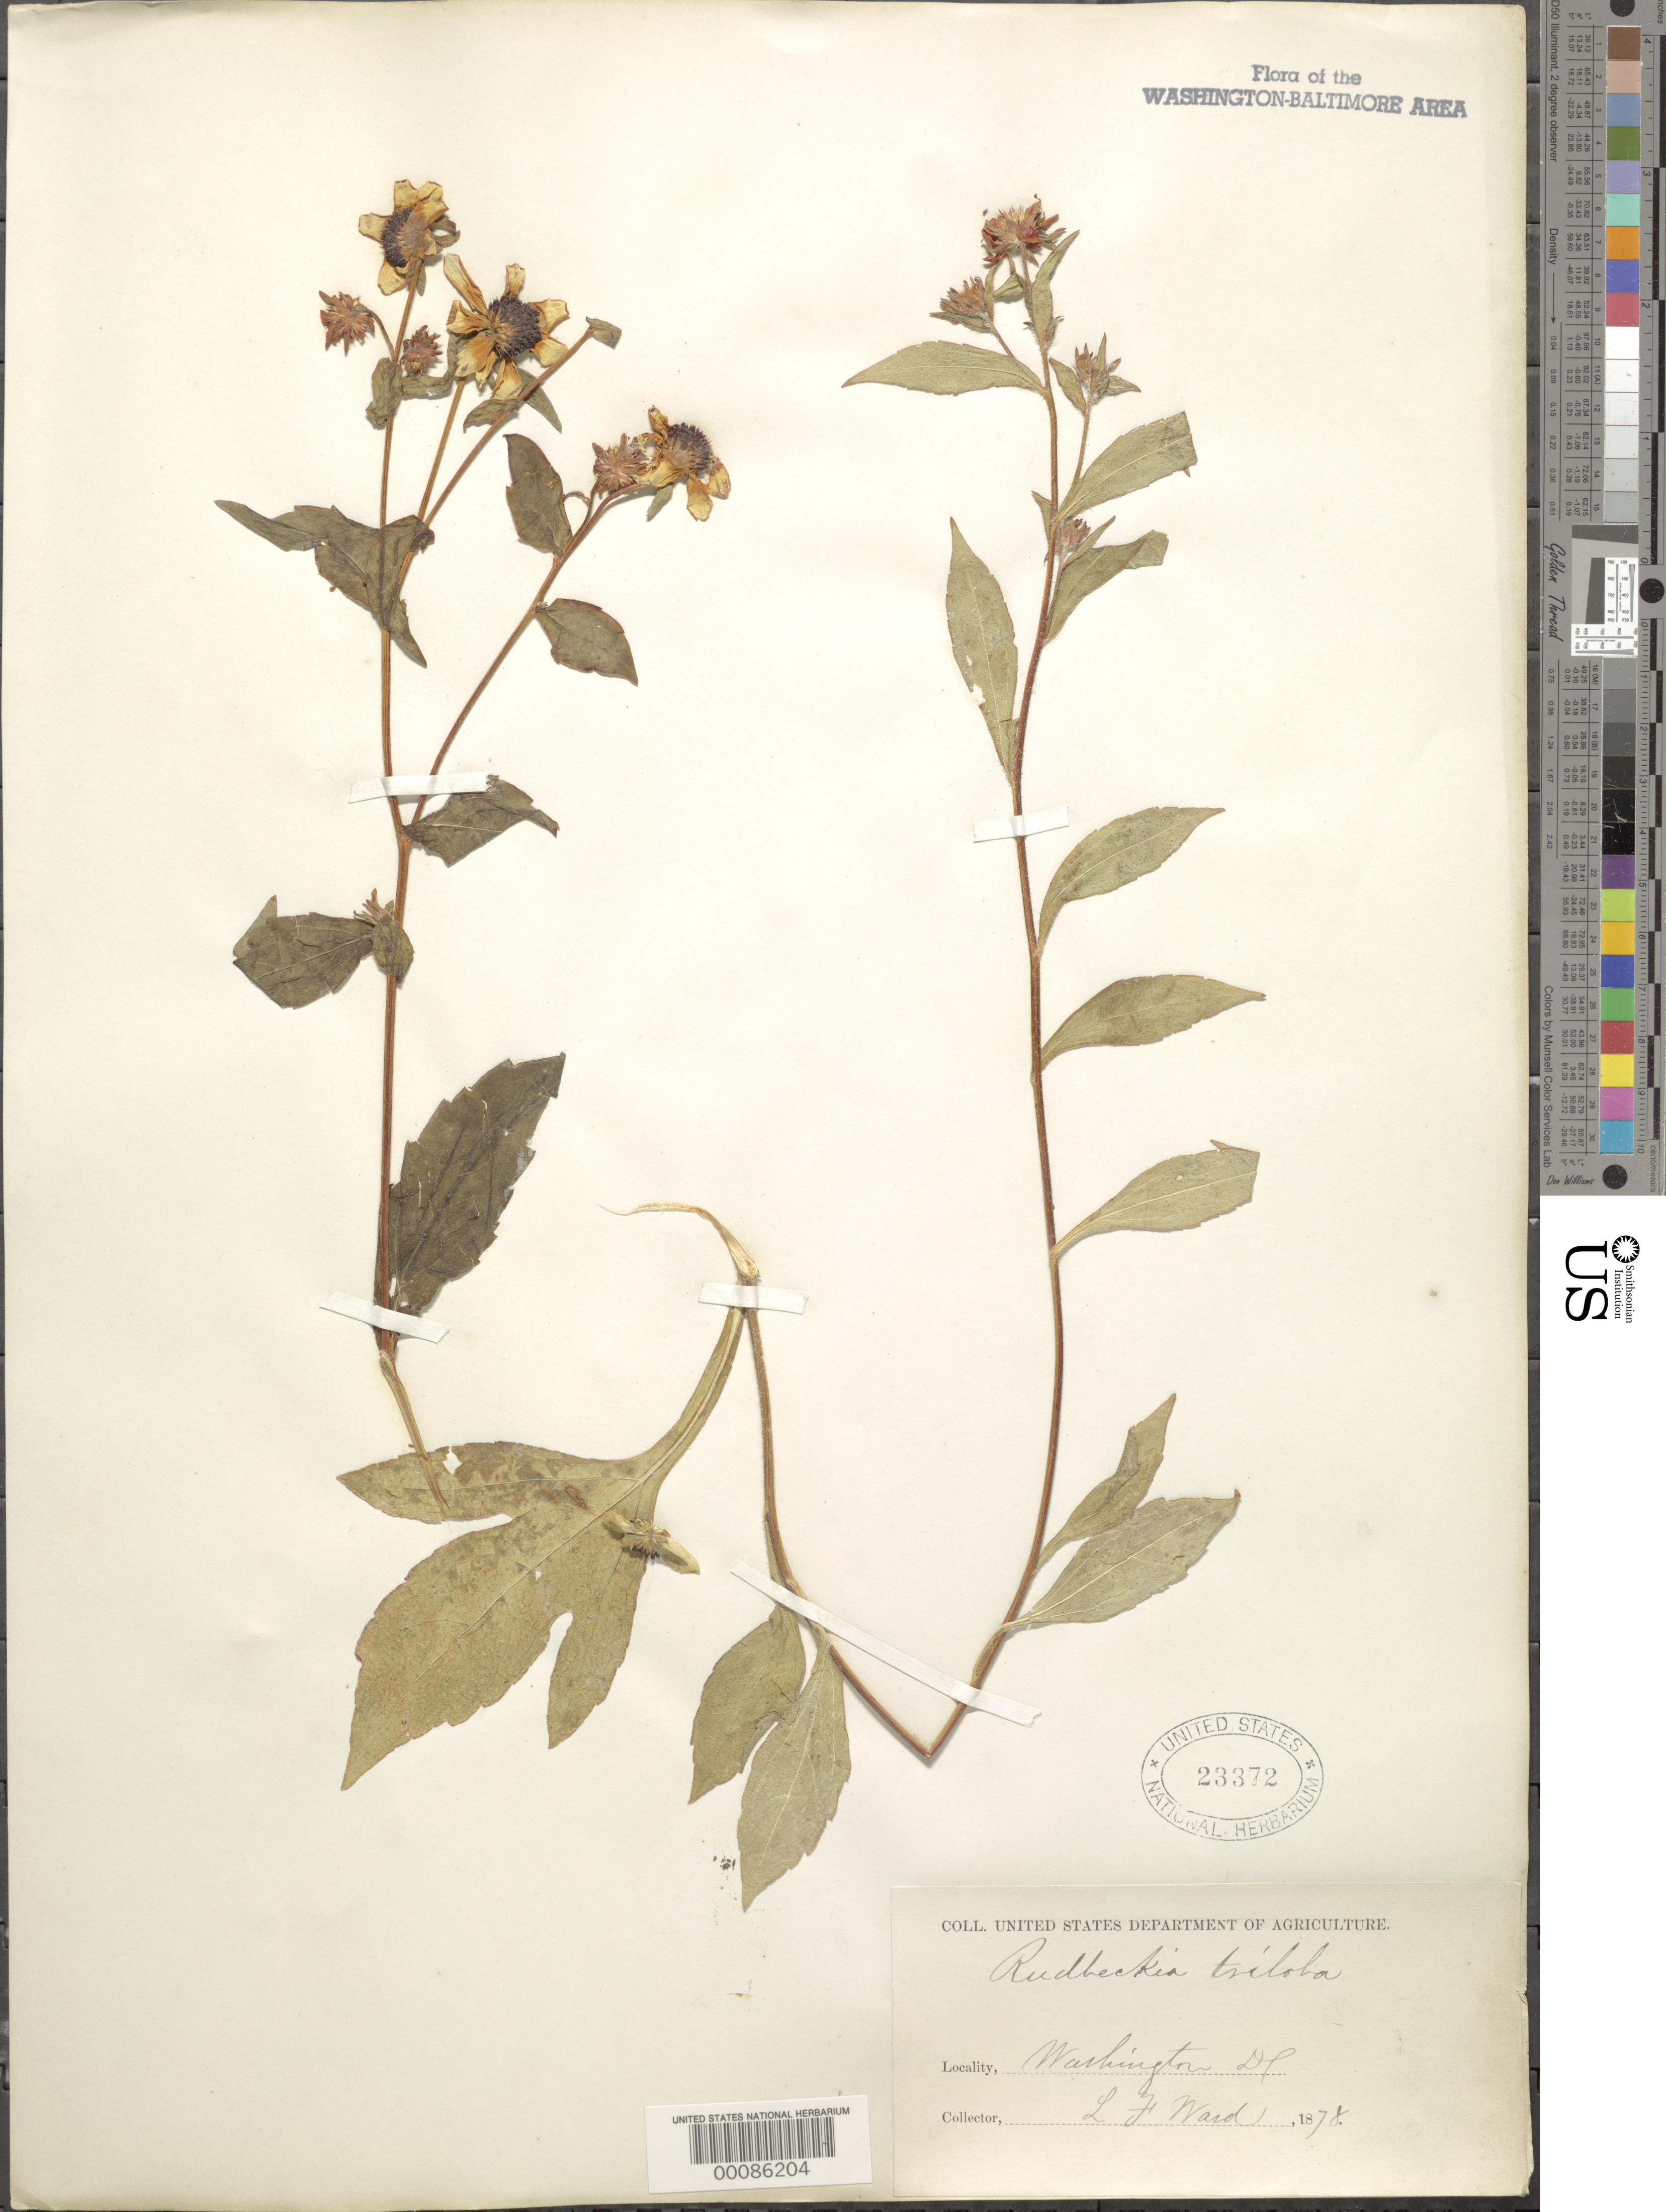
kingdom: Plantae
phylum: Tracheophyta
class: Magnoliopsida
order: Asterales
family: Asteraceae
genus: Rudbeckia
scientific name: Rudbeckia triloba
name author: L.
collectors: L. F. Ward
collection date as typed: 1878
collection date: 1878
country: United States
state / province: District of Columbia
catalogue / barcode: US 23372